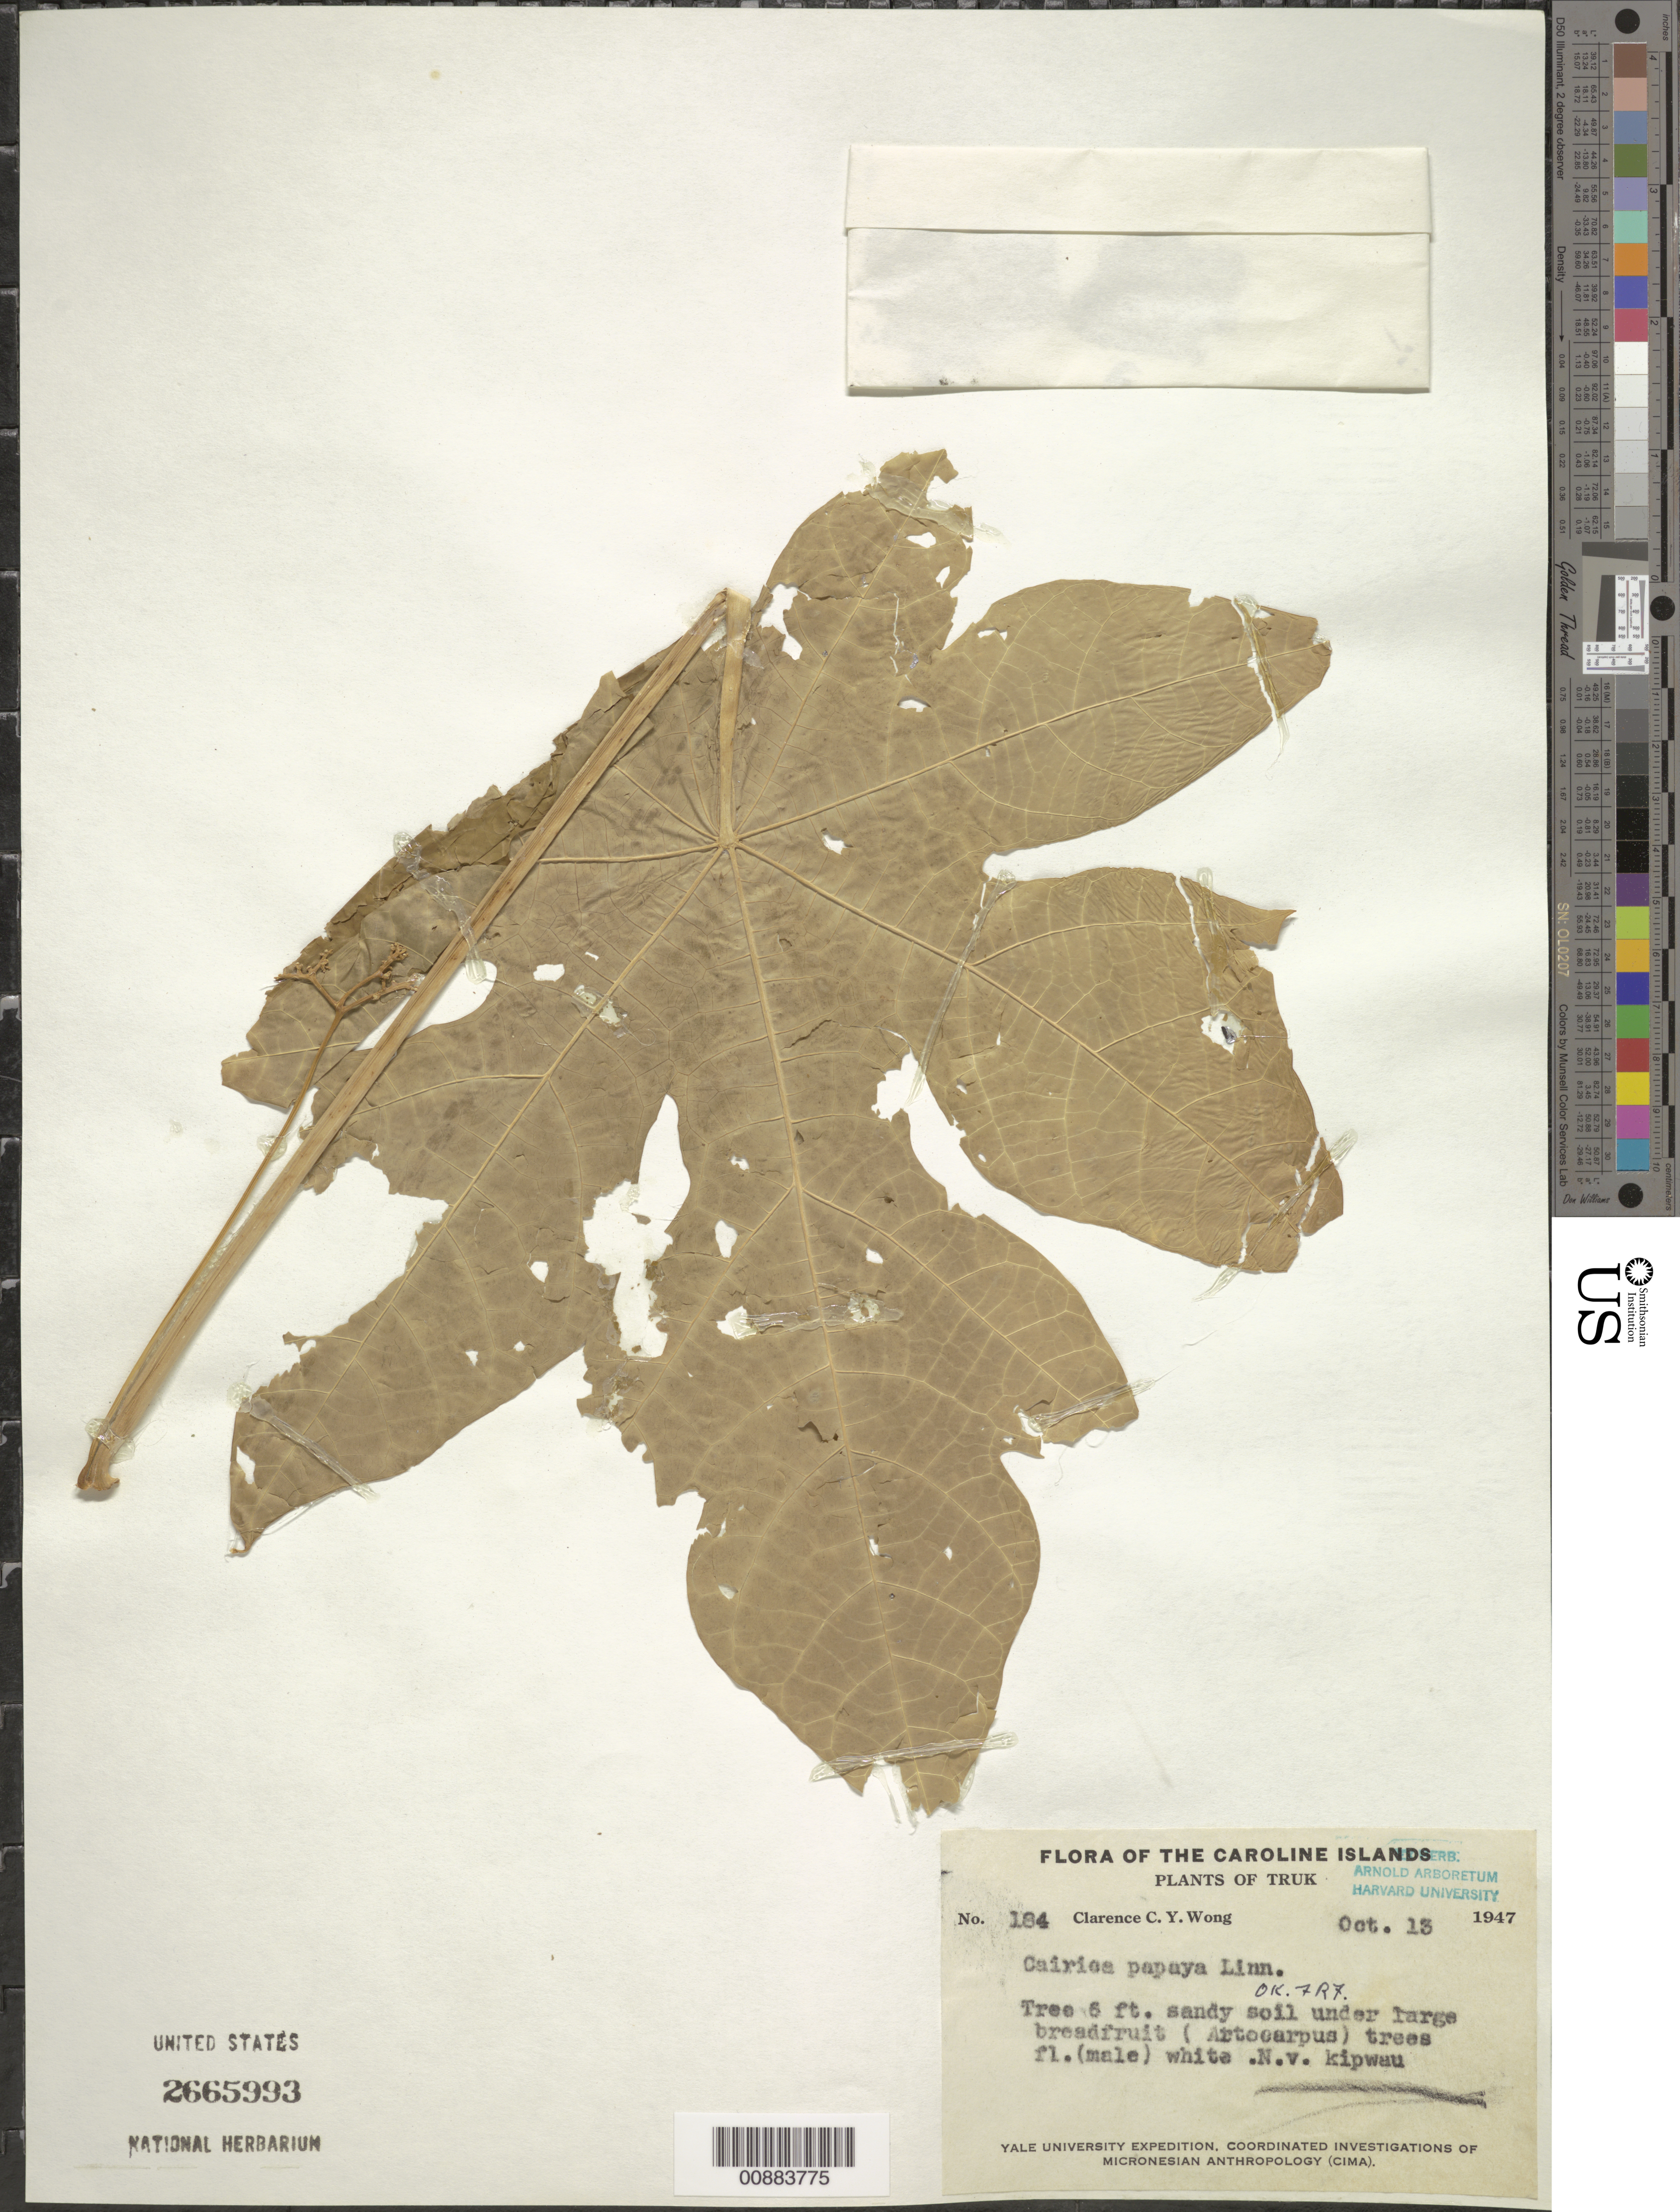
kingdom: Plantae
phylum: Tracheophyta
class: Magnoliopsida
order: Brassicales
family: Caricaceae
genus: Carica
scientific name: Carica papaya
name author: L.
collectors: C. Wong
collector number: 184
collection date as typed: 13 Oct 1947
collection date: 1947-10-13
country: Micronesia, Federated States of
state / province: Truk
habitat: Sandy soil under large breadfruit (Artocarpus) trees.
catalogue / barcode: US 2665993